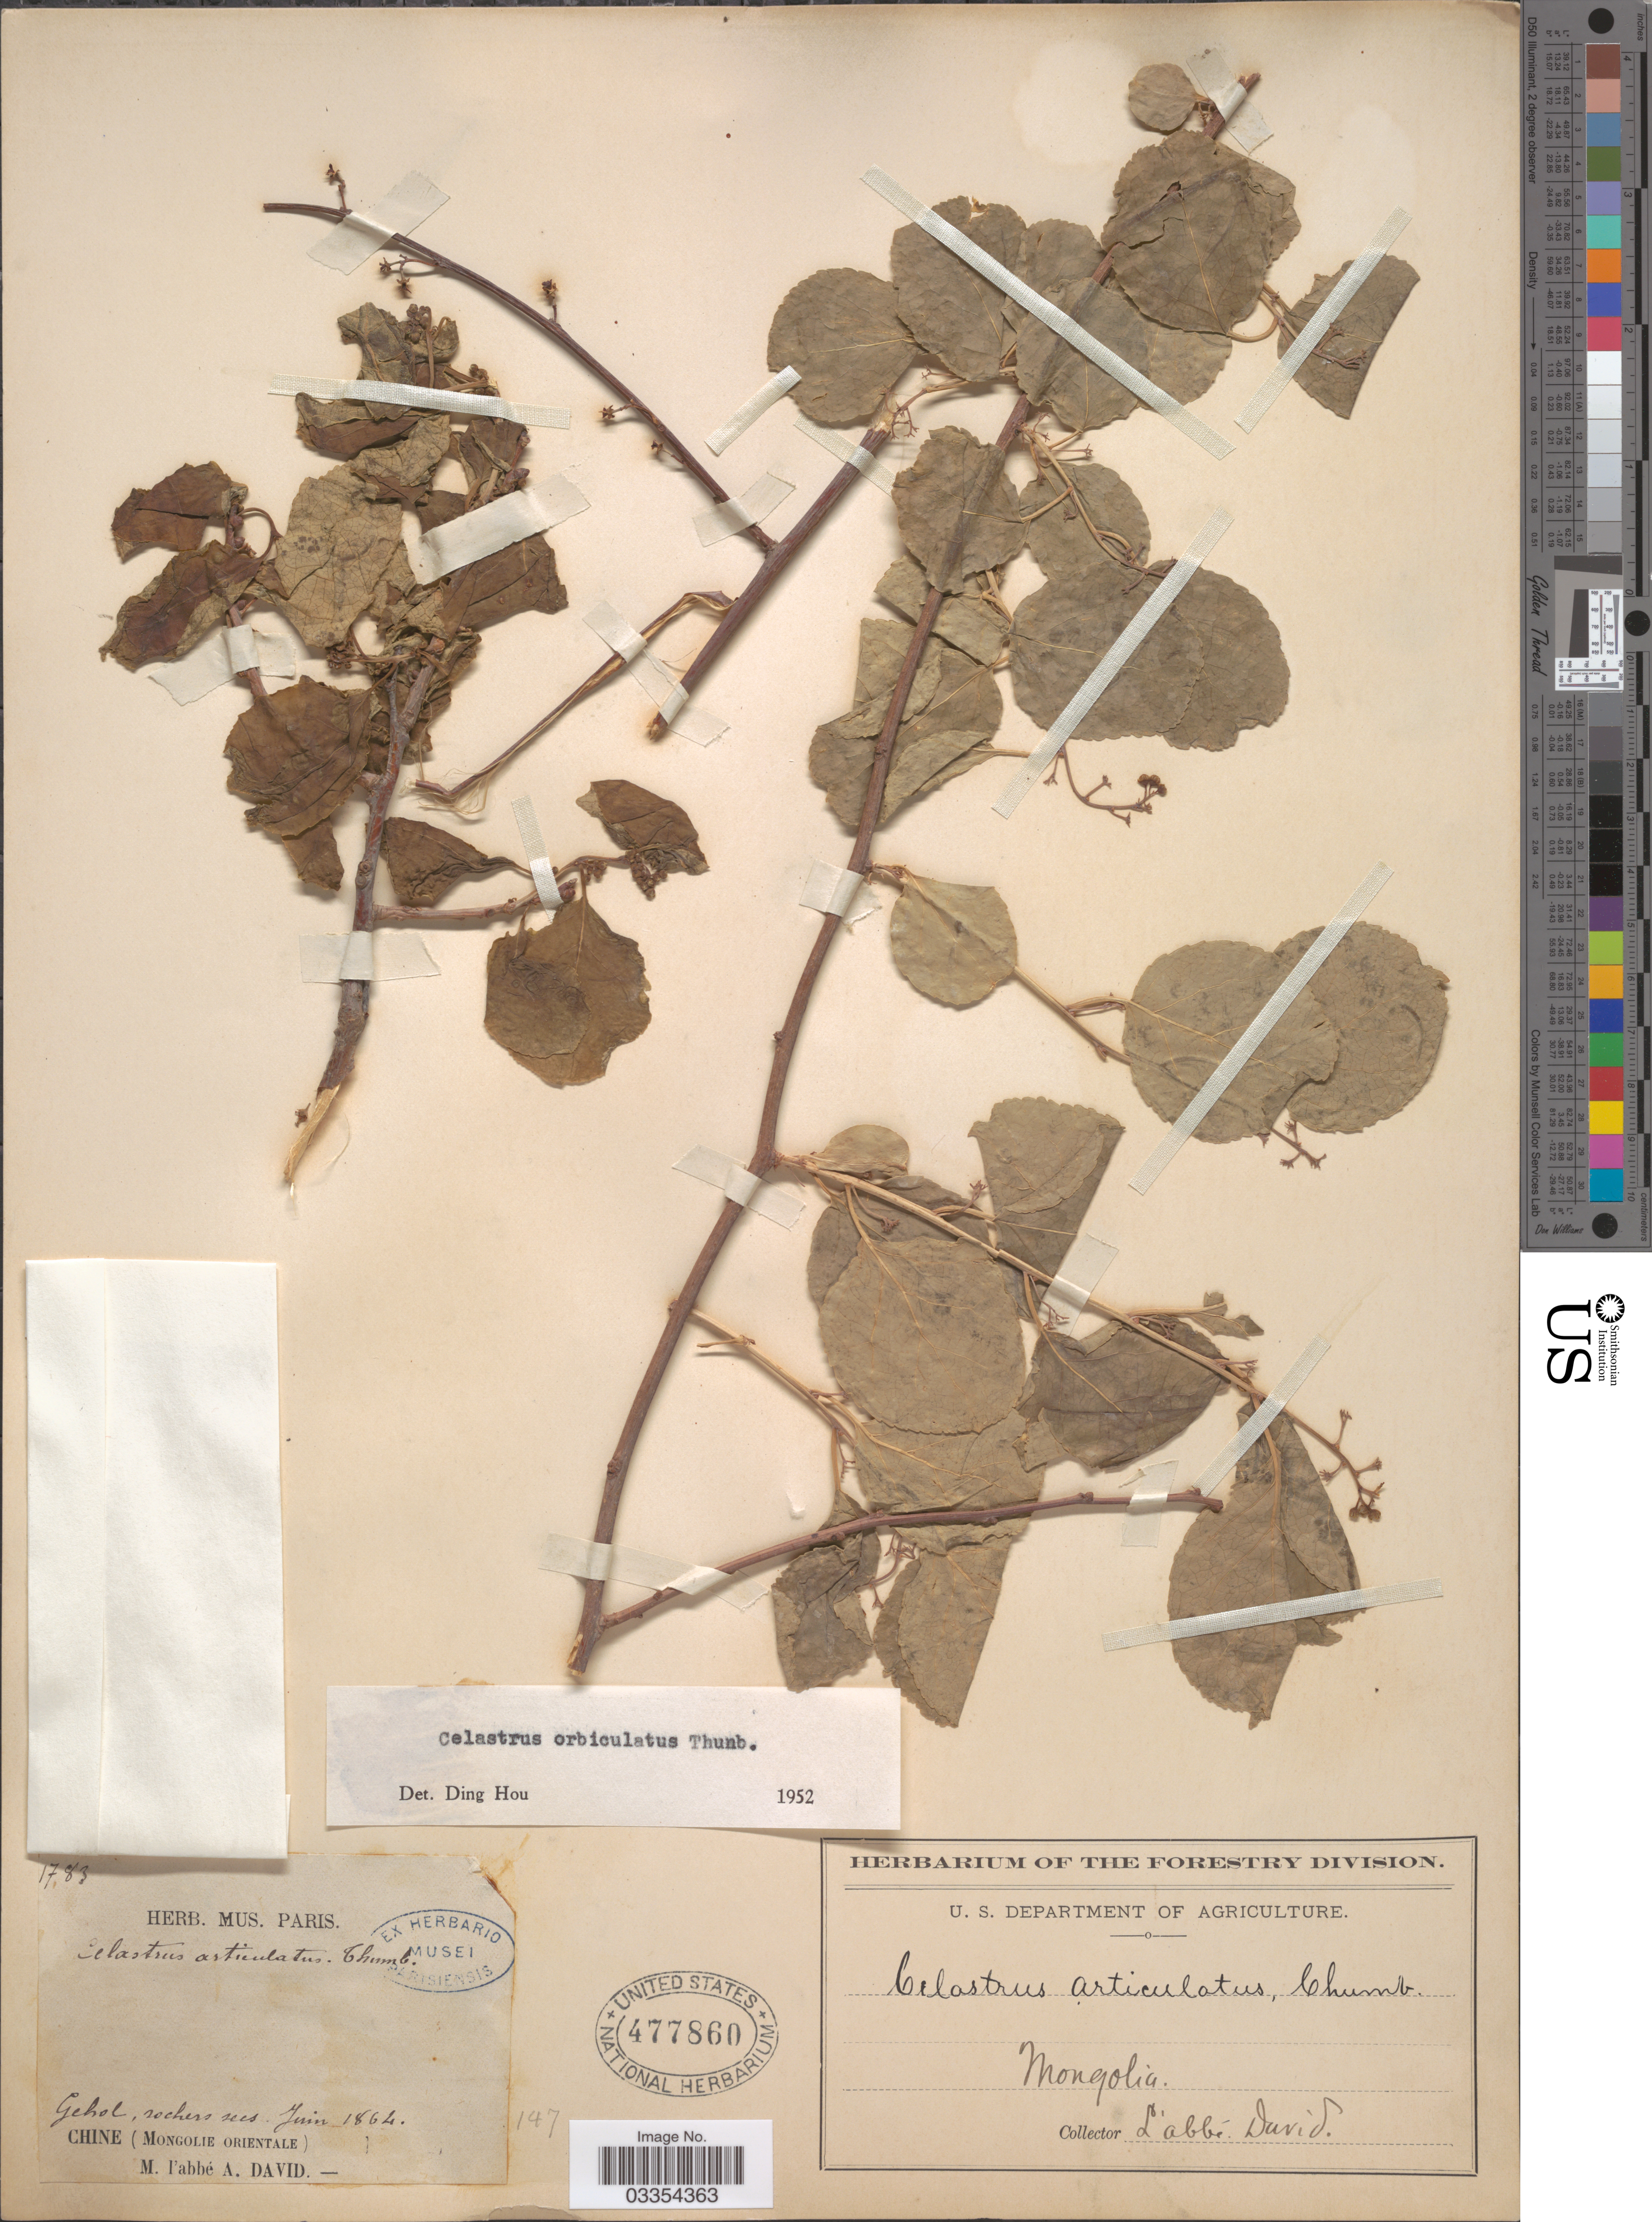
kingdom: Plantae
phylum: Tracheophyta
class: Magnoliopsida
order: Celastrales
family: Celastraceae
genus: Celastrus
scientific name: Celastrus orbiculatus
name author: Thunb.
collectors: A. David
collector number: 1783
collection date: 1864-06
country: China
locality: Gehol, rochers secs. Chine (Mongolie Orientale). Mongolia.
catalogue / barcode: US 477860